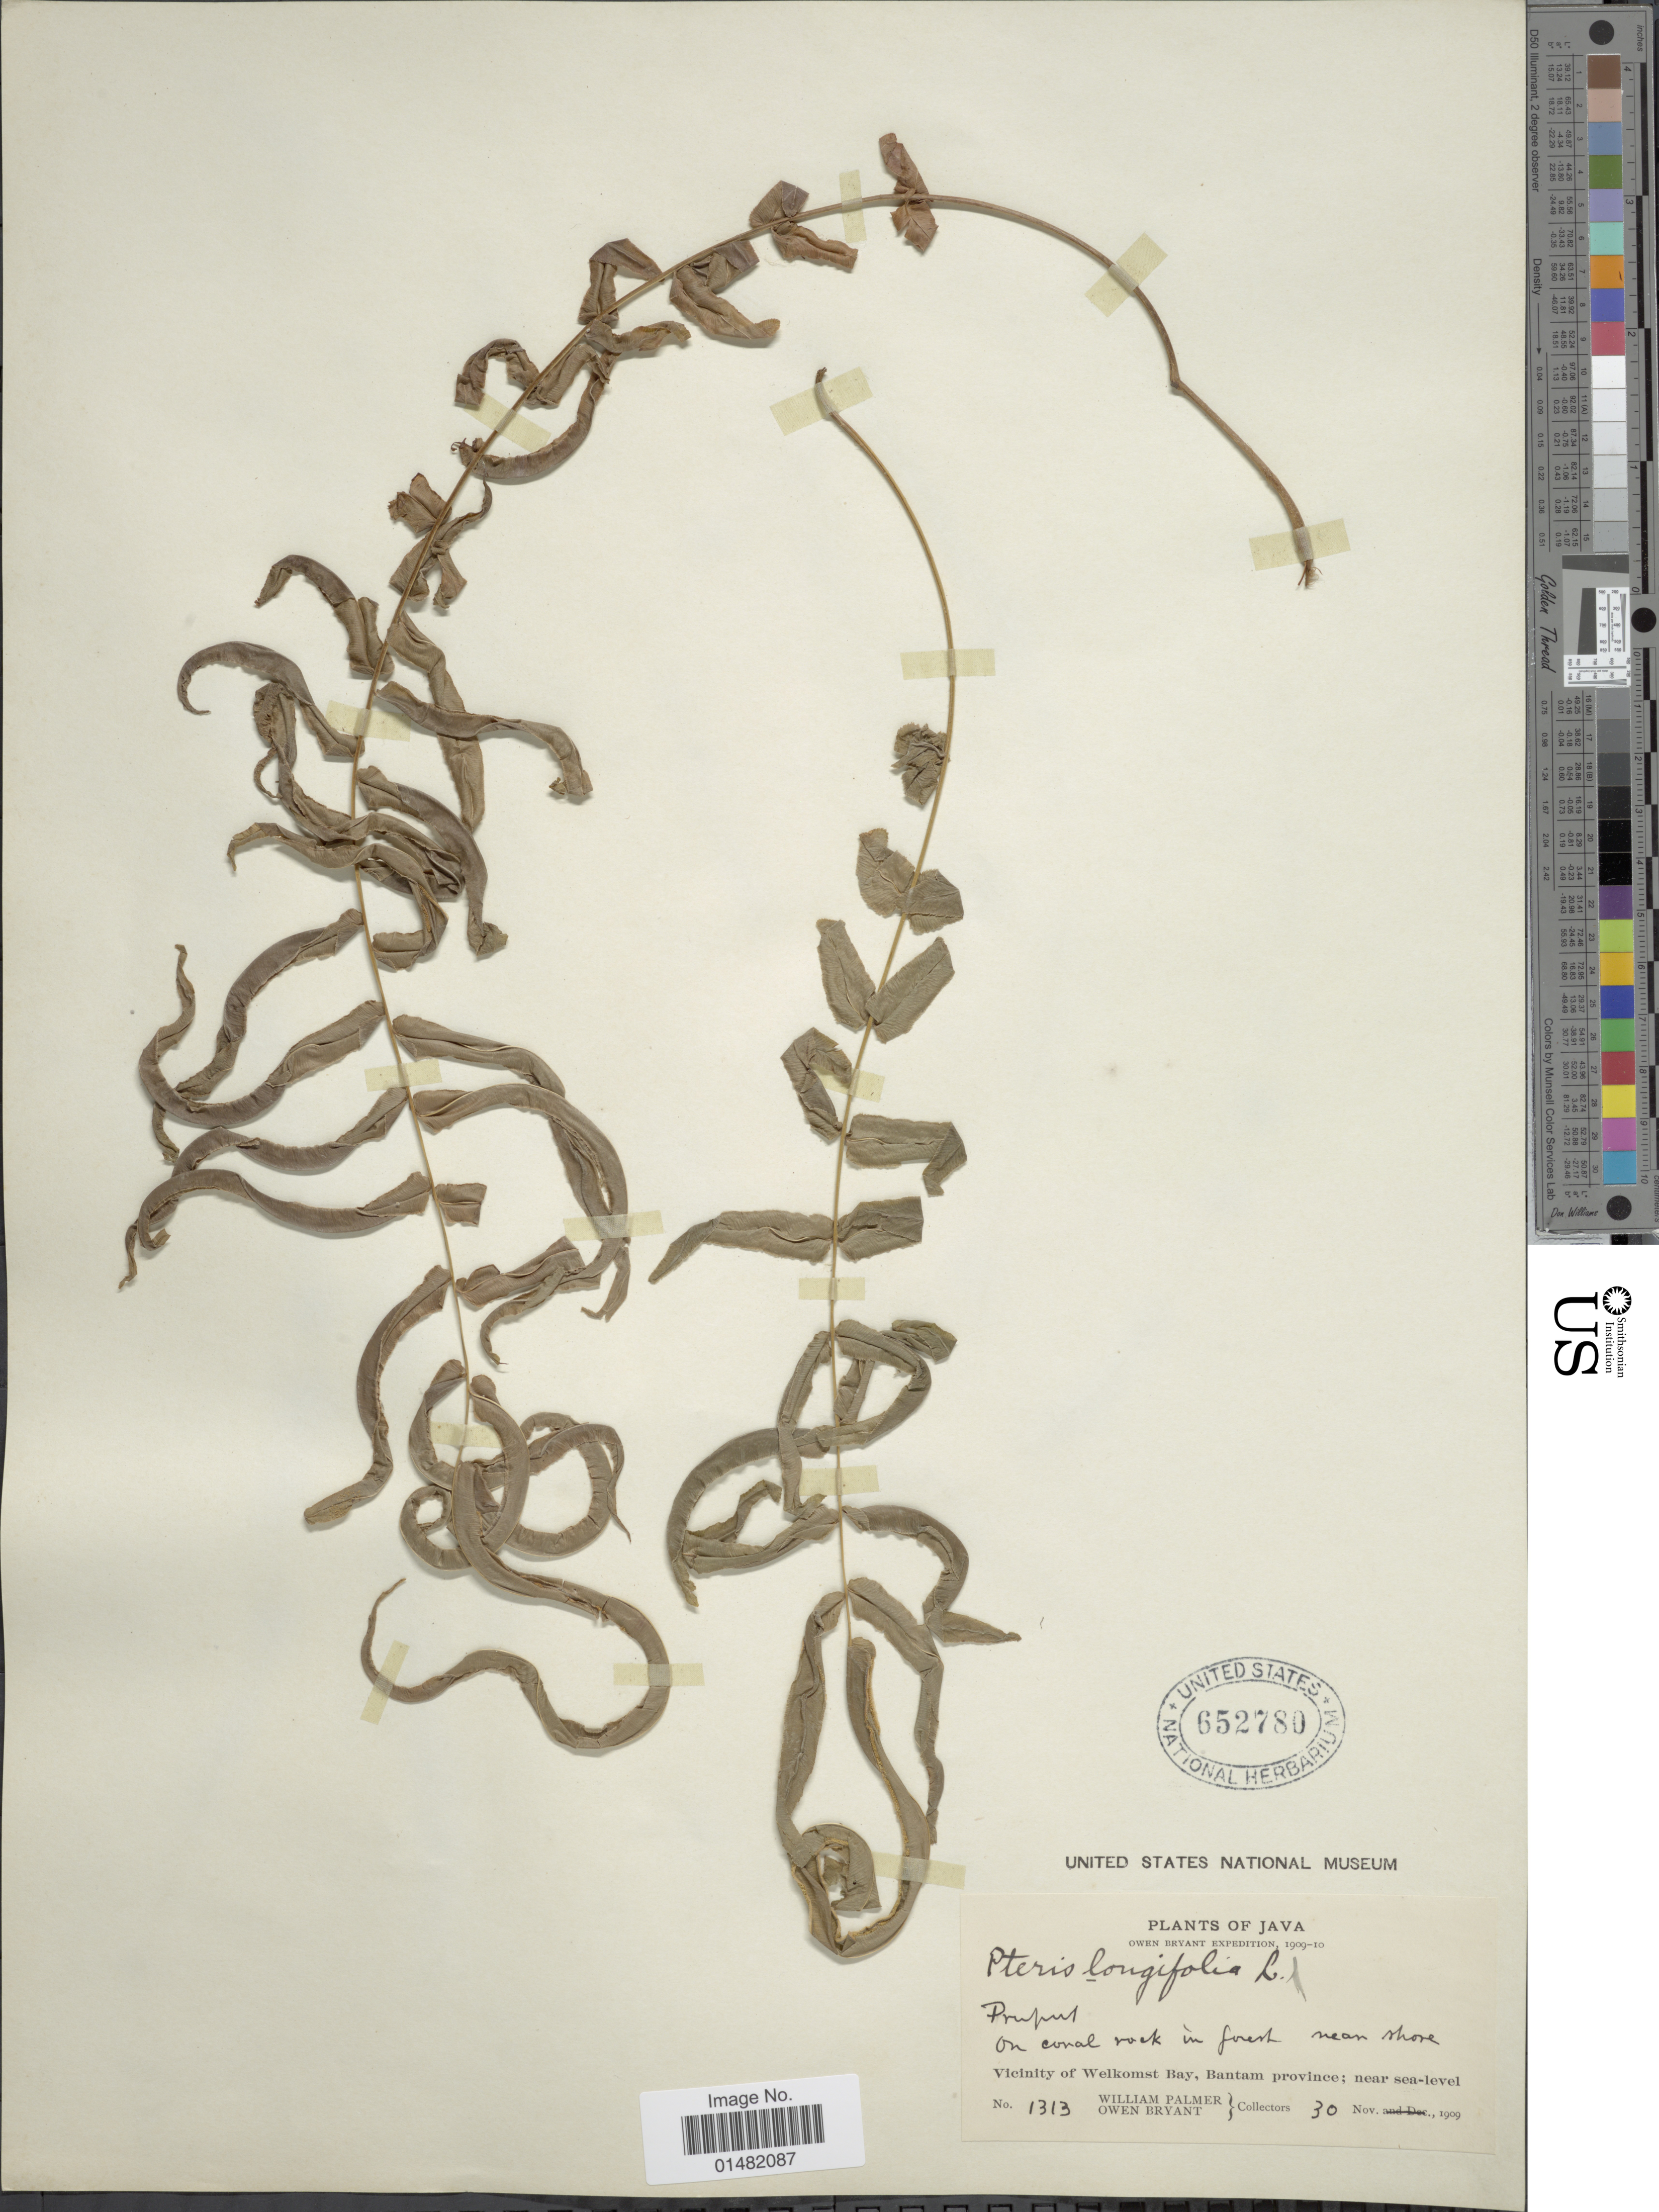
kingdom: Plantae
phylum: Tracheophyta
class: Polypodiopsida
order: Polypodiales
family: Pteridaceae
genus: Pteris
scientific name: Pteris vittata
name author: L.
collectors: W. Palmer & O. Bryant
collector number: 1313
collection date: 1909-11-30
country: Indonesia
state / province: Java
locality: Vicinity of Welkomst Bay, Bantam province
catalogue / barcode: US 652780